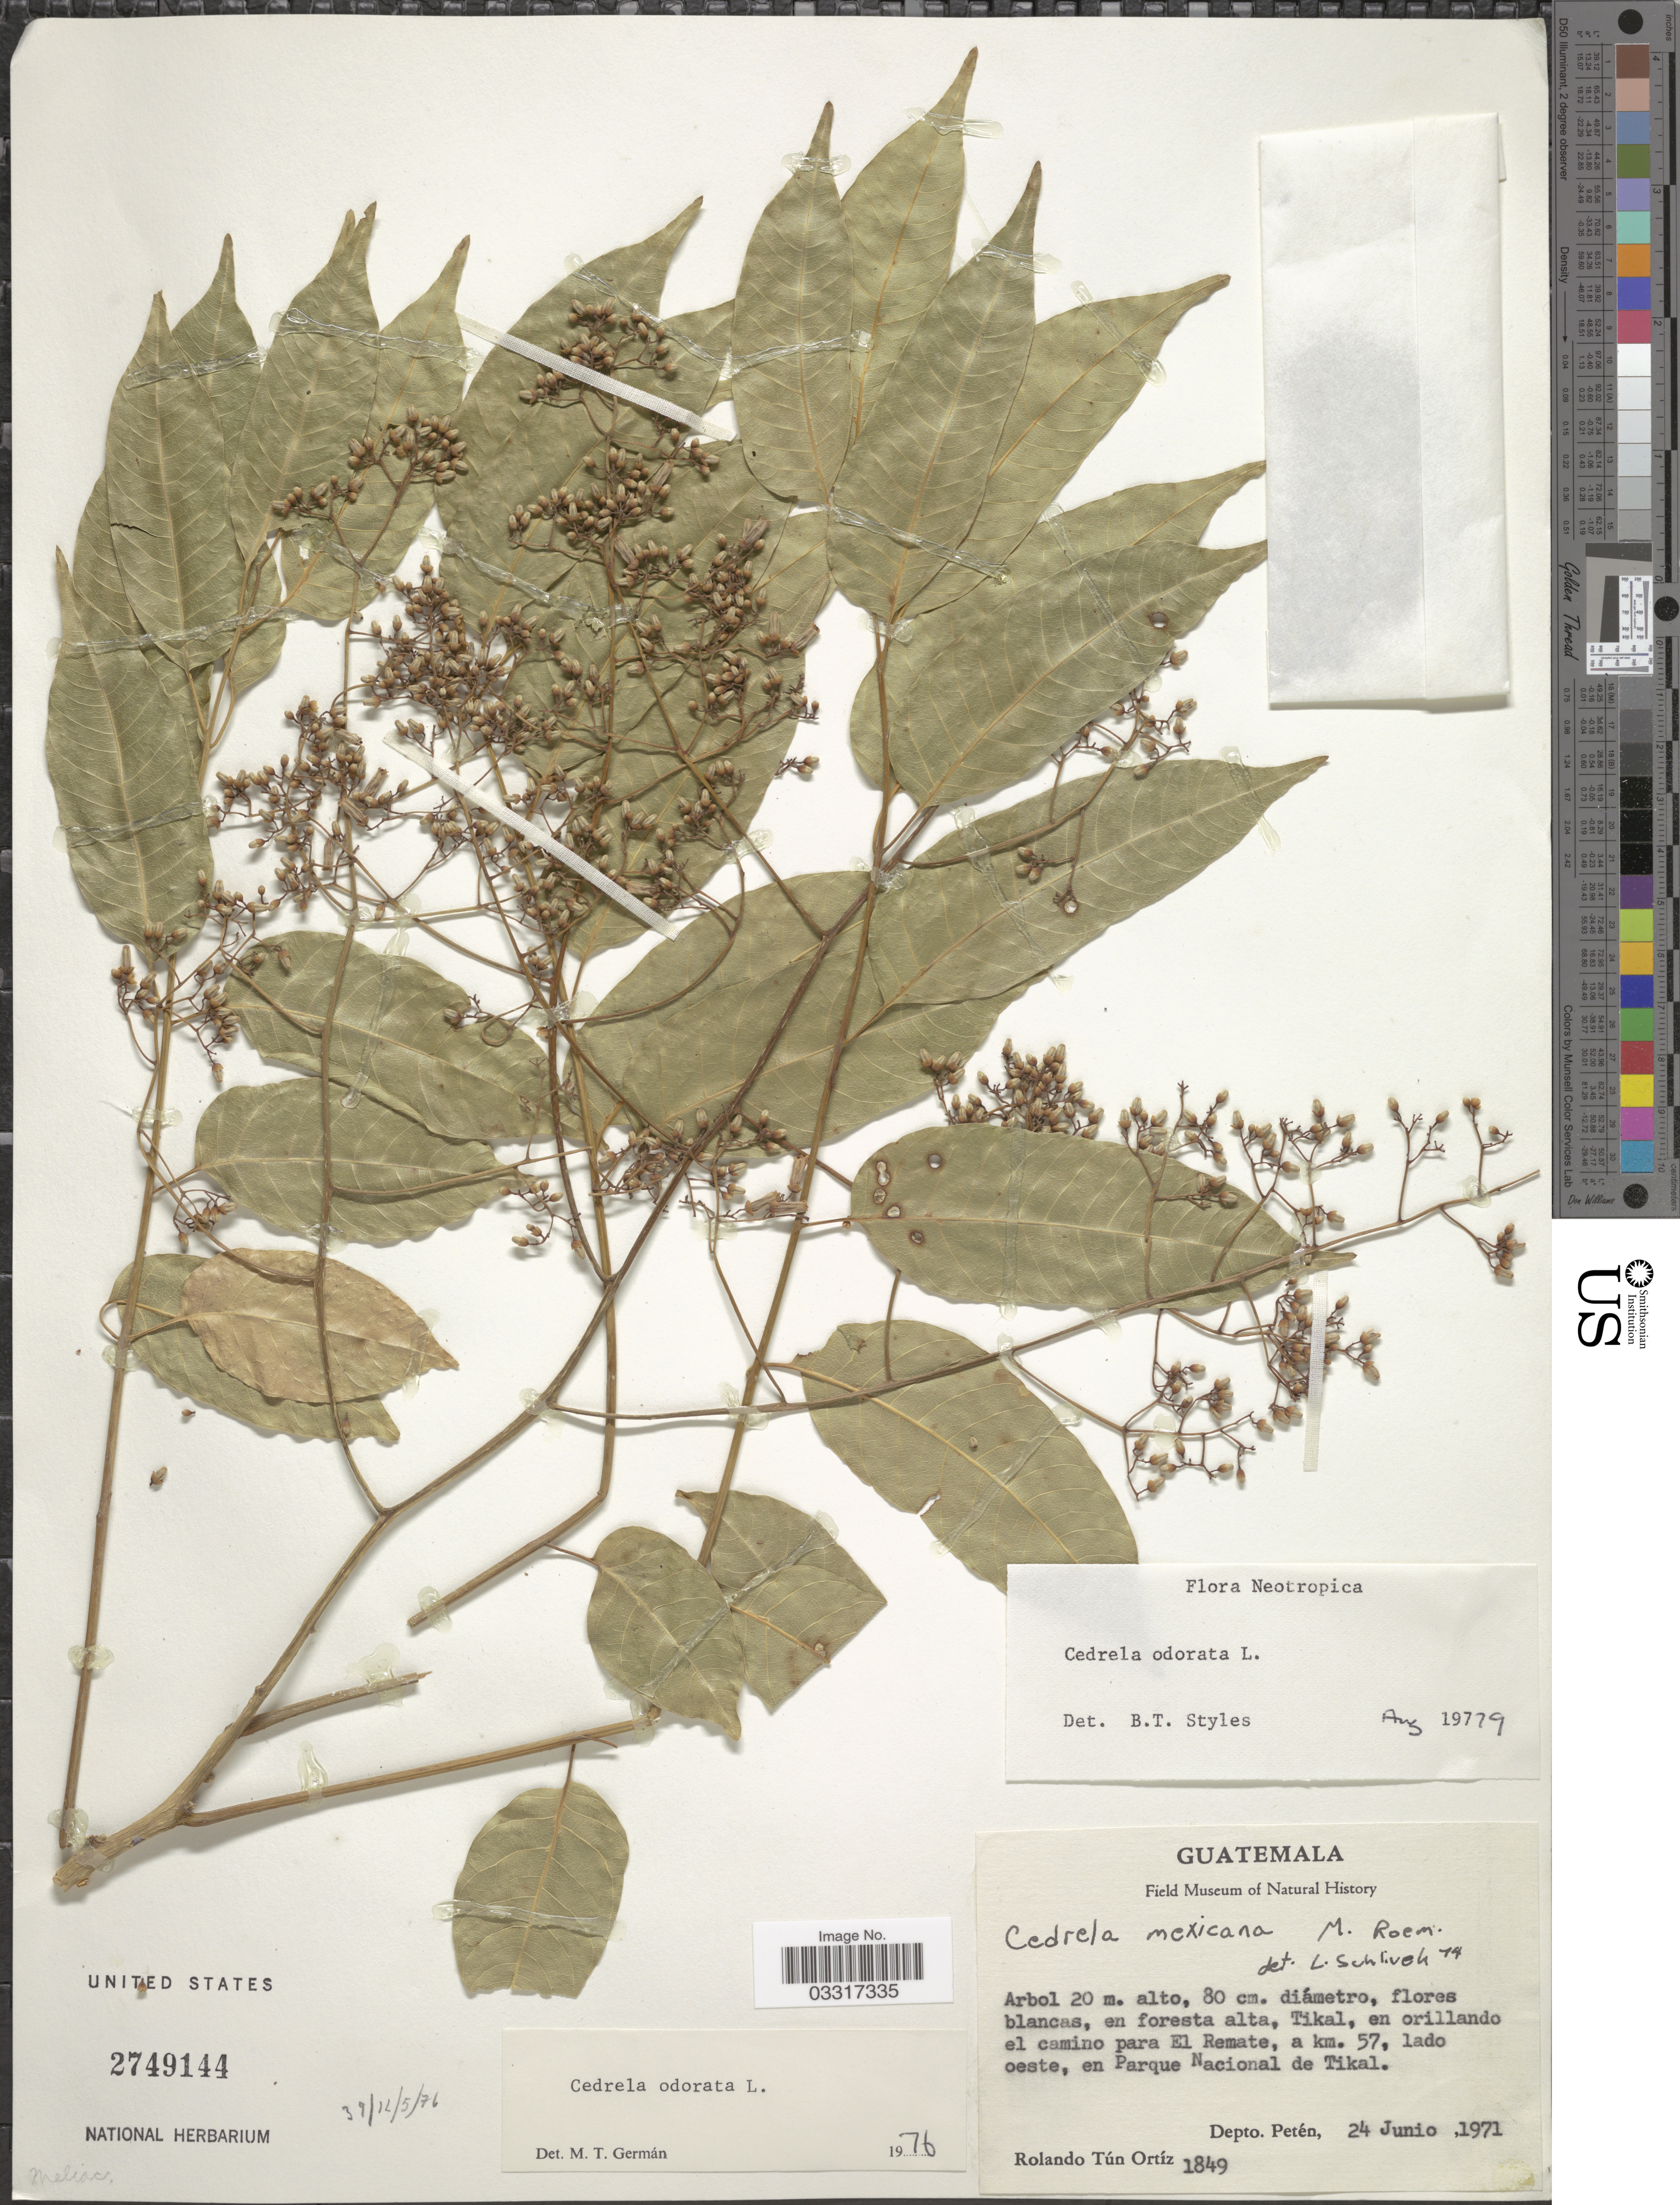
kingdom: Plantae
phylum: Tracheophyta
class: Magnoliopsida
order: Sapindales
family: Meliaceae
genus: Cedrela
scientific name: Cedrela odorata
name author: L.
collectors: R. Tún Ortíz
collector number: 1849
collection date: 1971-06-24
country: Guatemala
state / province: El Petén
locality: Tikal, en orillando el camino para El Remate, a km. 57, lado oeste, en Parque Nacional de Tikal. Depto. Petén.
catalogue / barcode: US 2749144